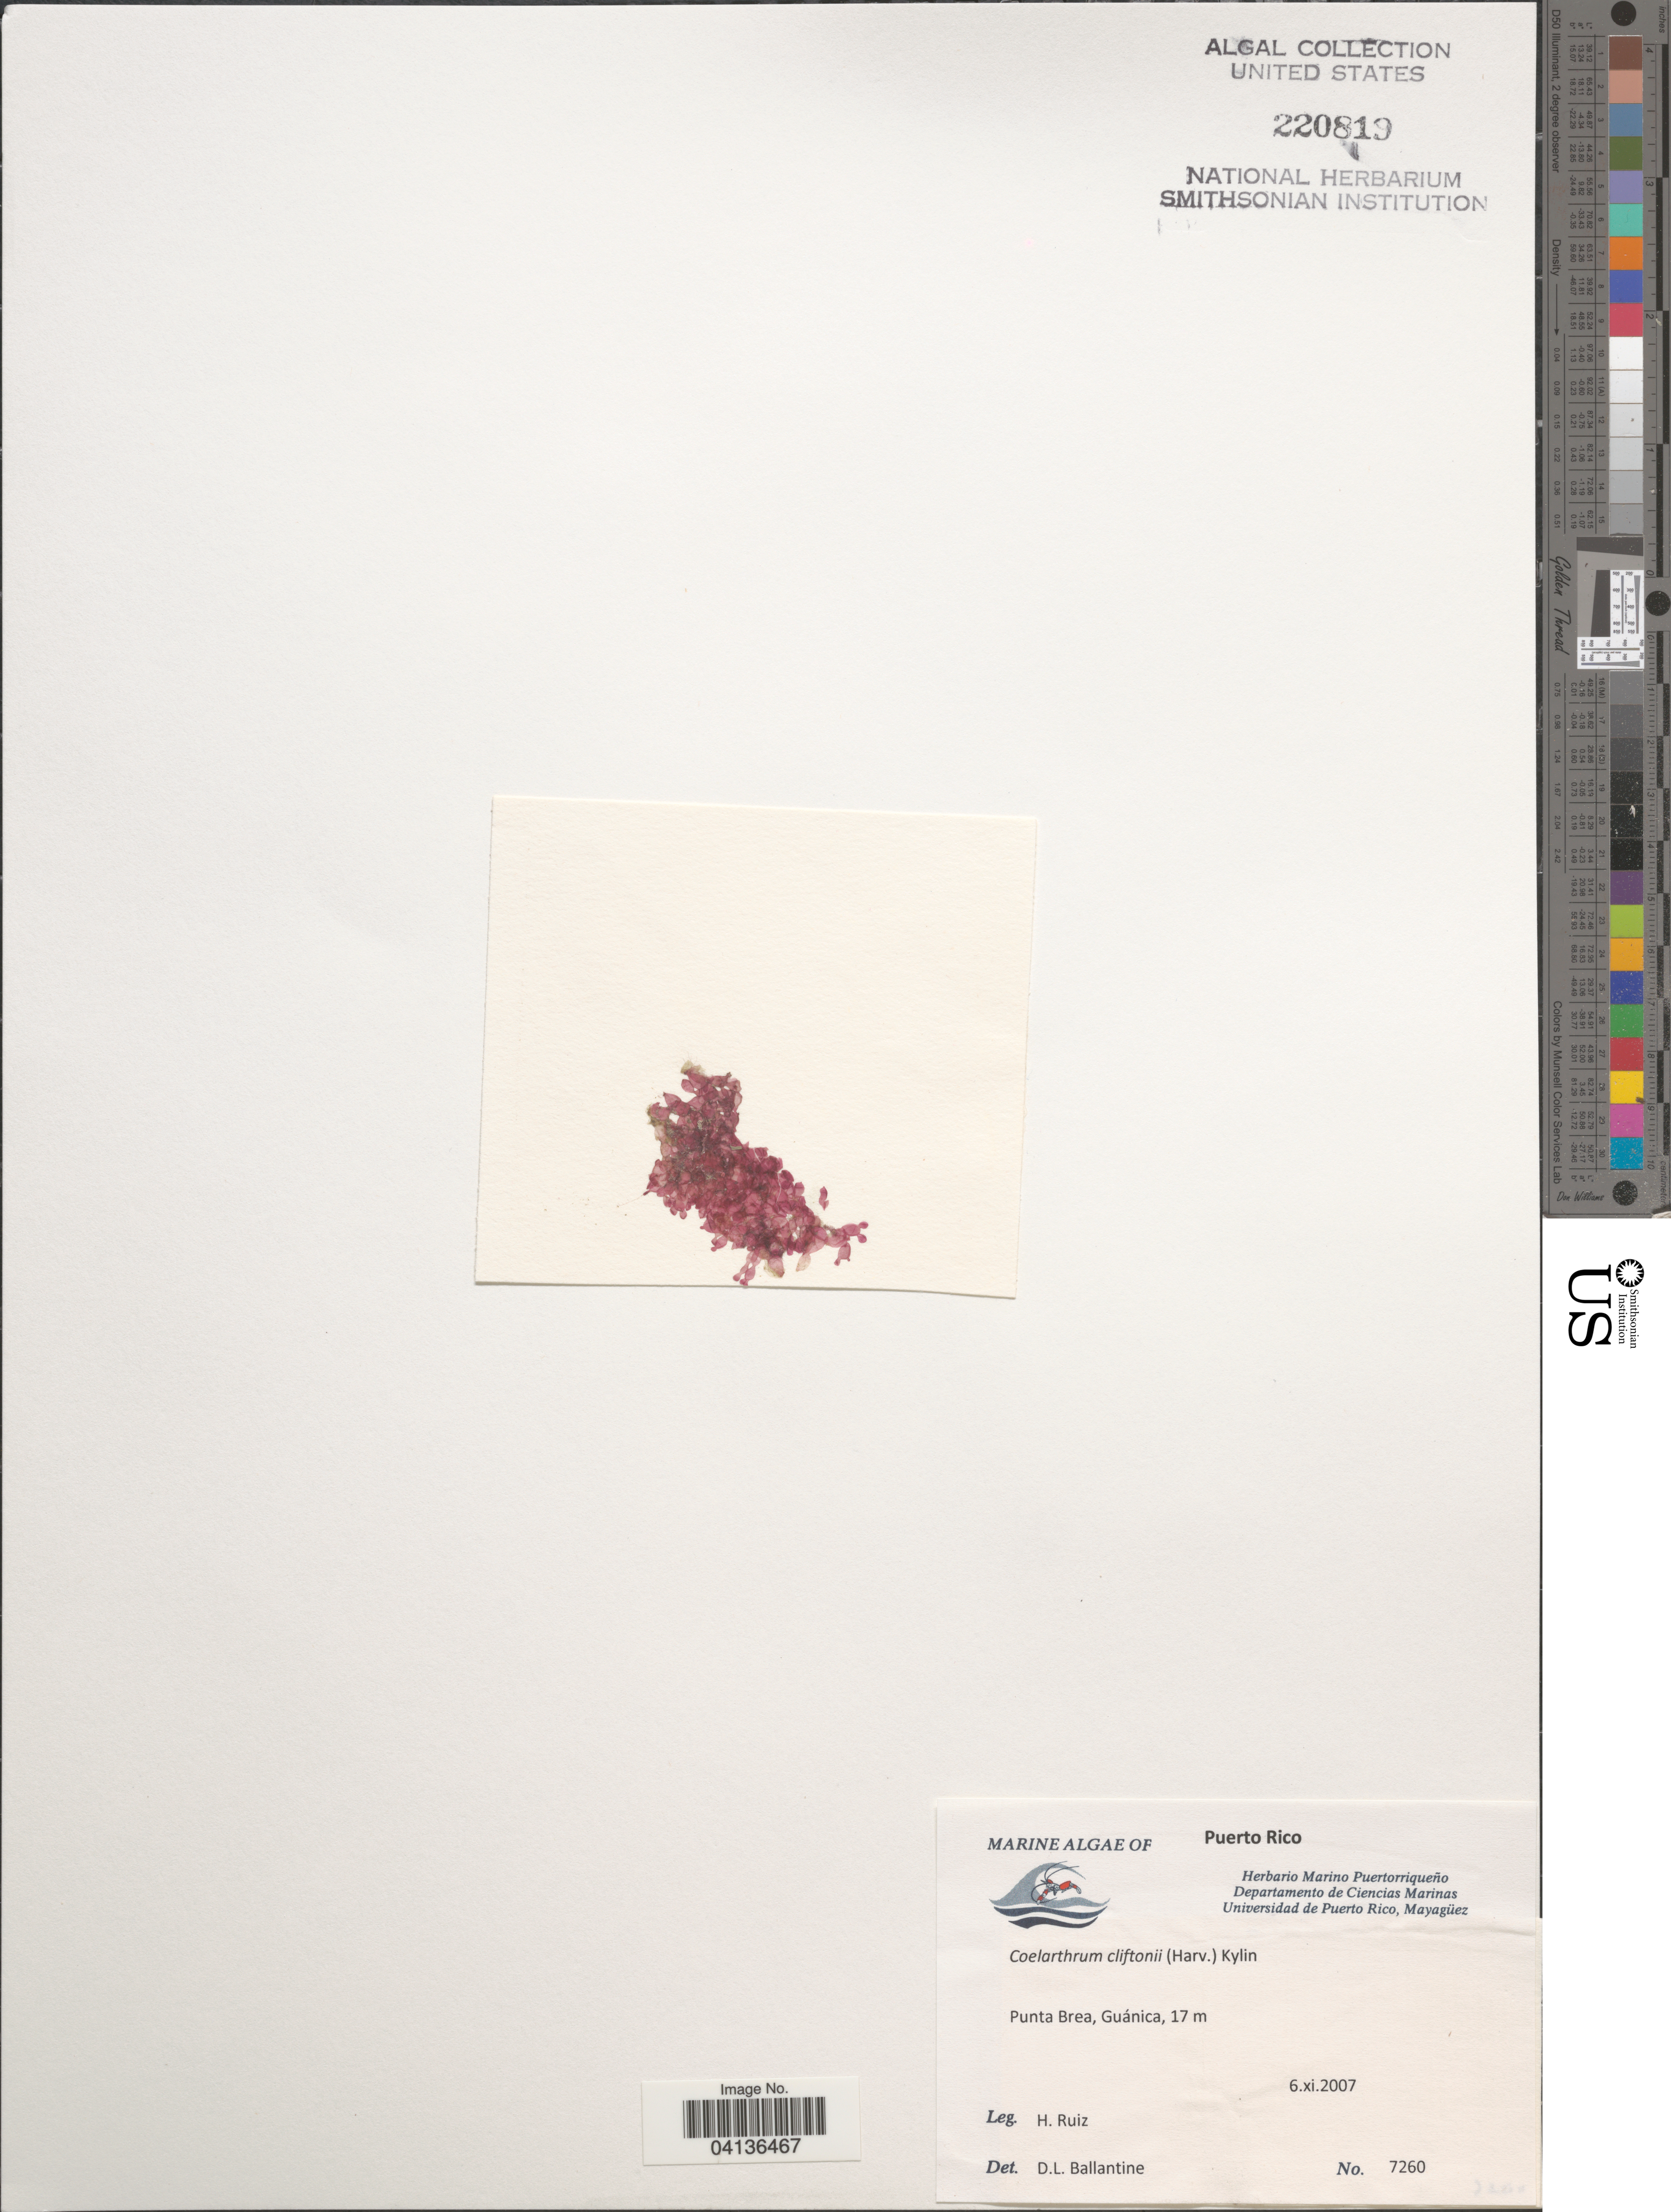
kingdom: Plantae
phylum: Rhodophyta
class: Florideophyceae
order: Rhodymeniales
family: Rhodymeniaceae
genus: Coelarthrum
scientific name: Coelarthrum cliftonii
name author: (Harv.) Kylin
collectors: H. Ruiz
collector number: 7260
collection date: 2007-11-06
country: Puerto Rico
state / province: Guánica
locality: Punta Brea.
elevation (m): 17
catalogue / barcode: US 220819